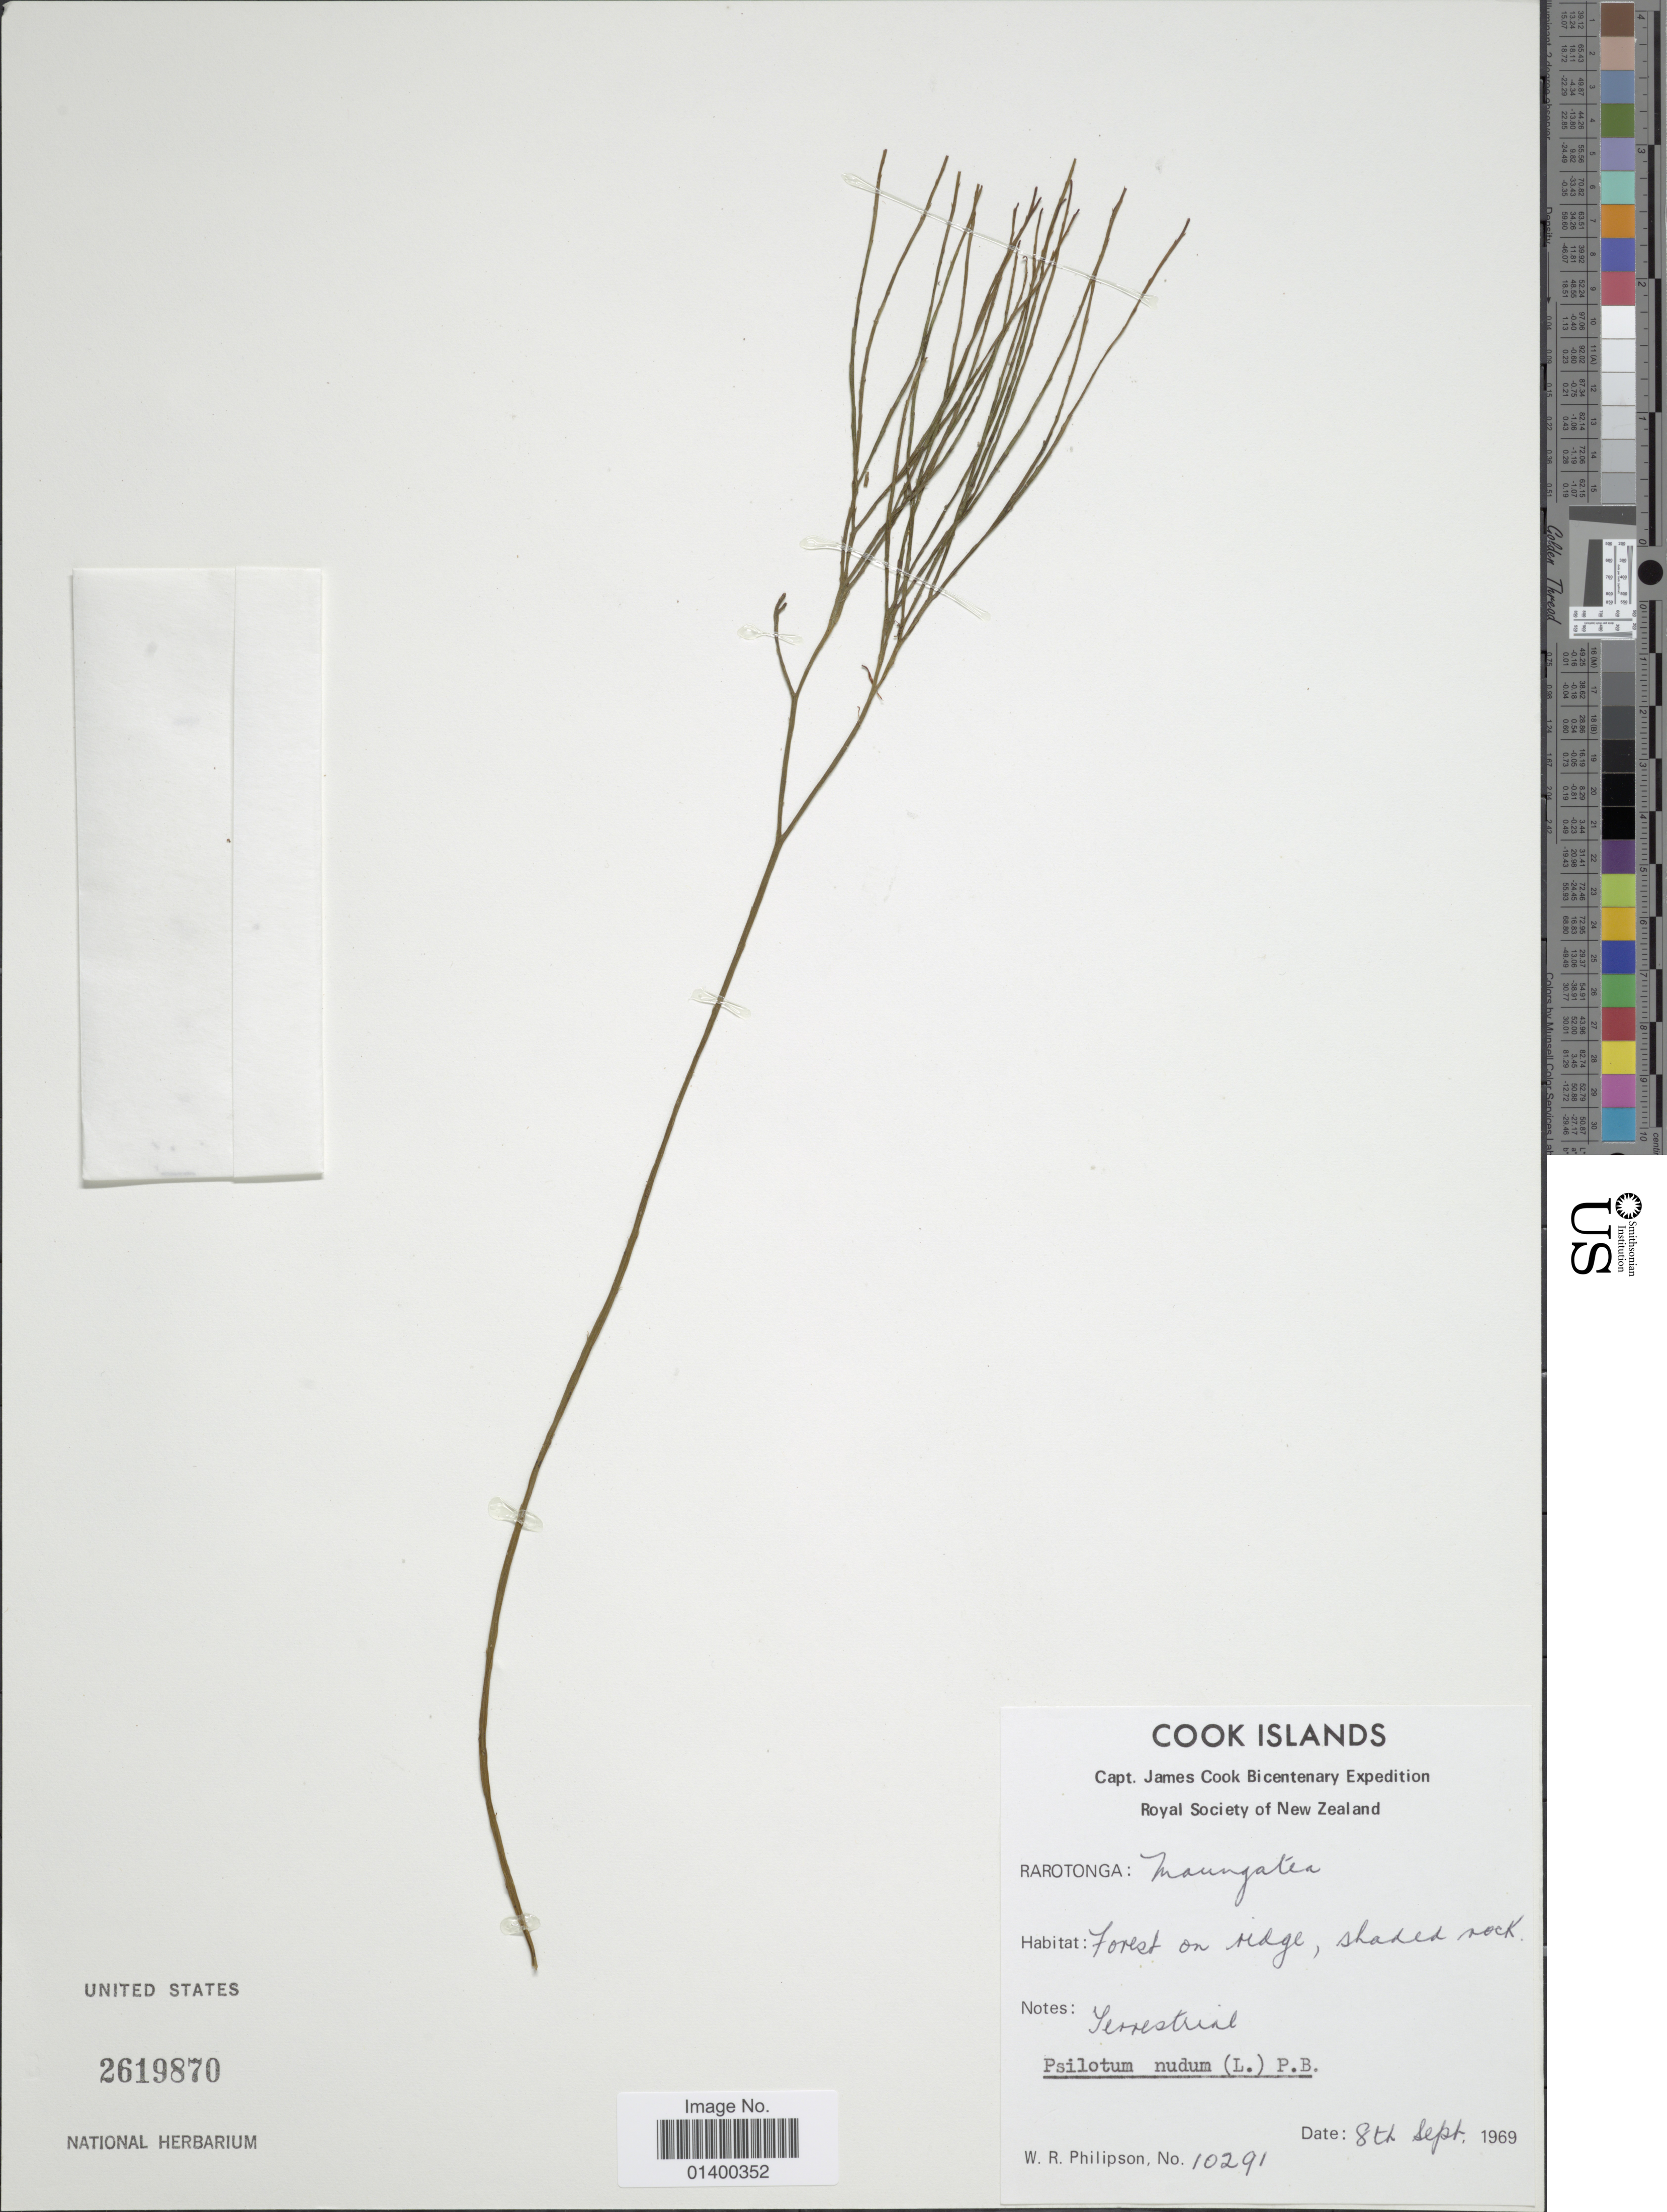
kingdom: Plantae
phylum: Tracheophyta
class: Polypodiopsida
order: Psilotales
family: Psilotaceae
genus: Psilotum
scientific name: Psilotum nudum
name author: (L.) P. Beauv.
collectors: W. R. Philipson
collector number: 10291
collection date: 1969-09-08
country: Cook Islands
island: Rarotonga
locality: Maungatea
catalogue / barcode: US 2619870